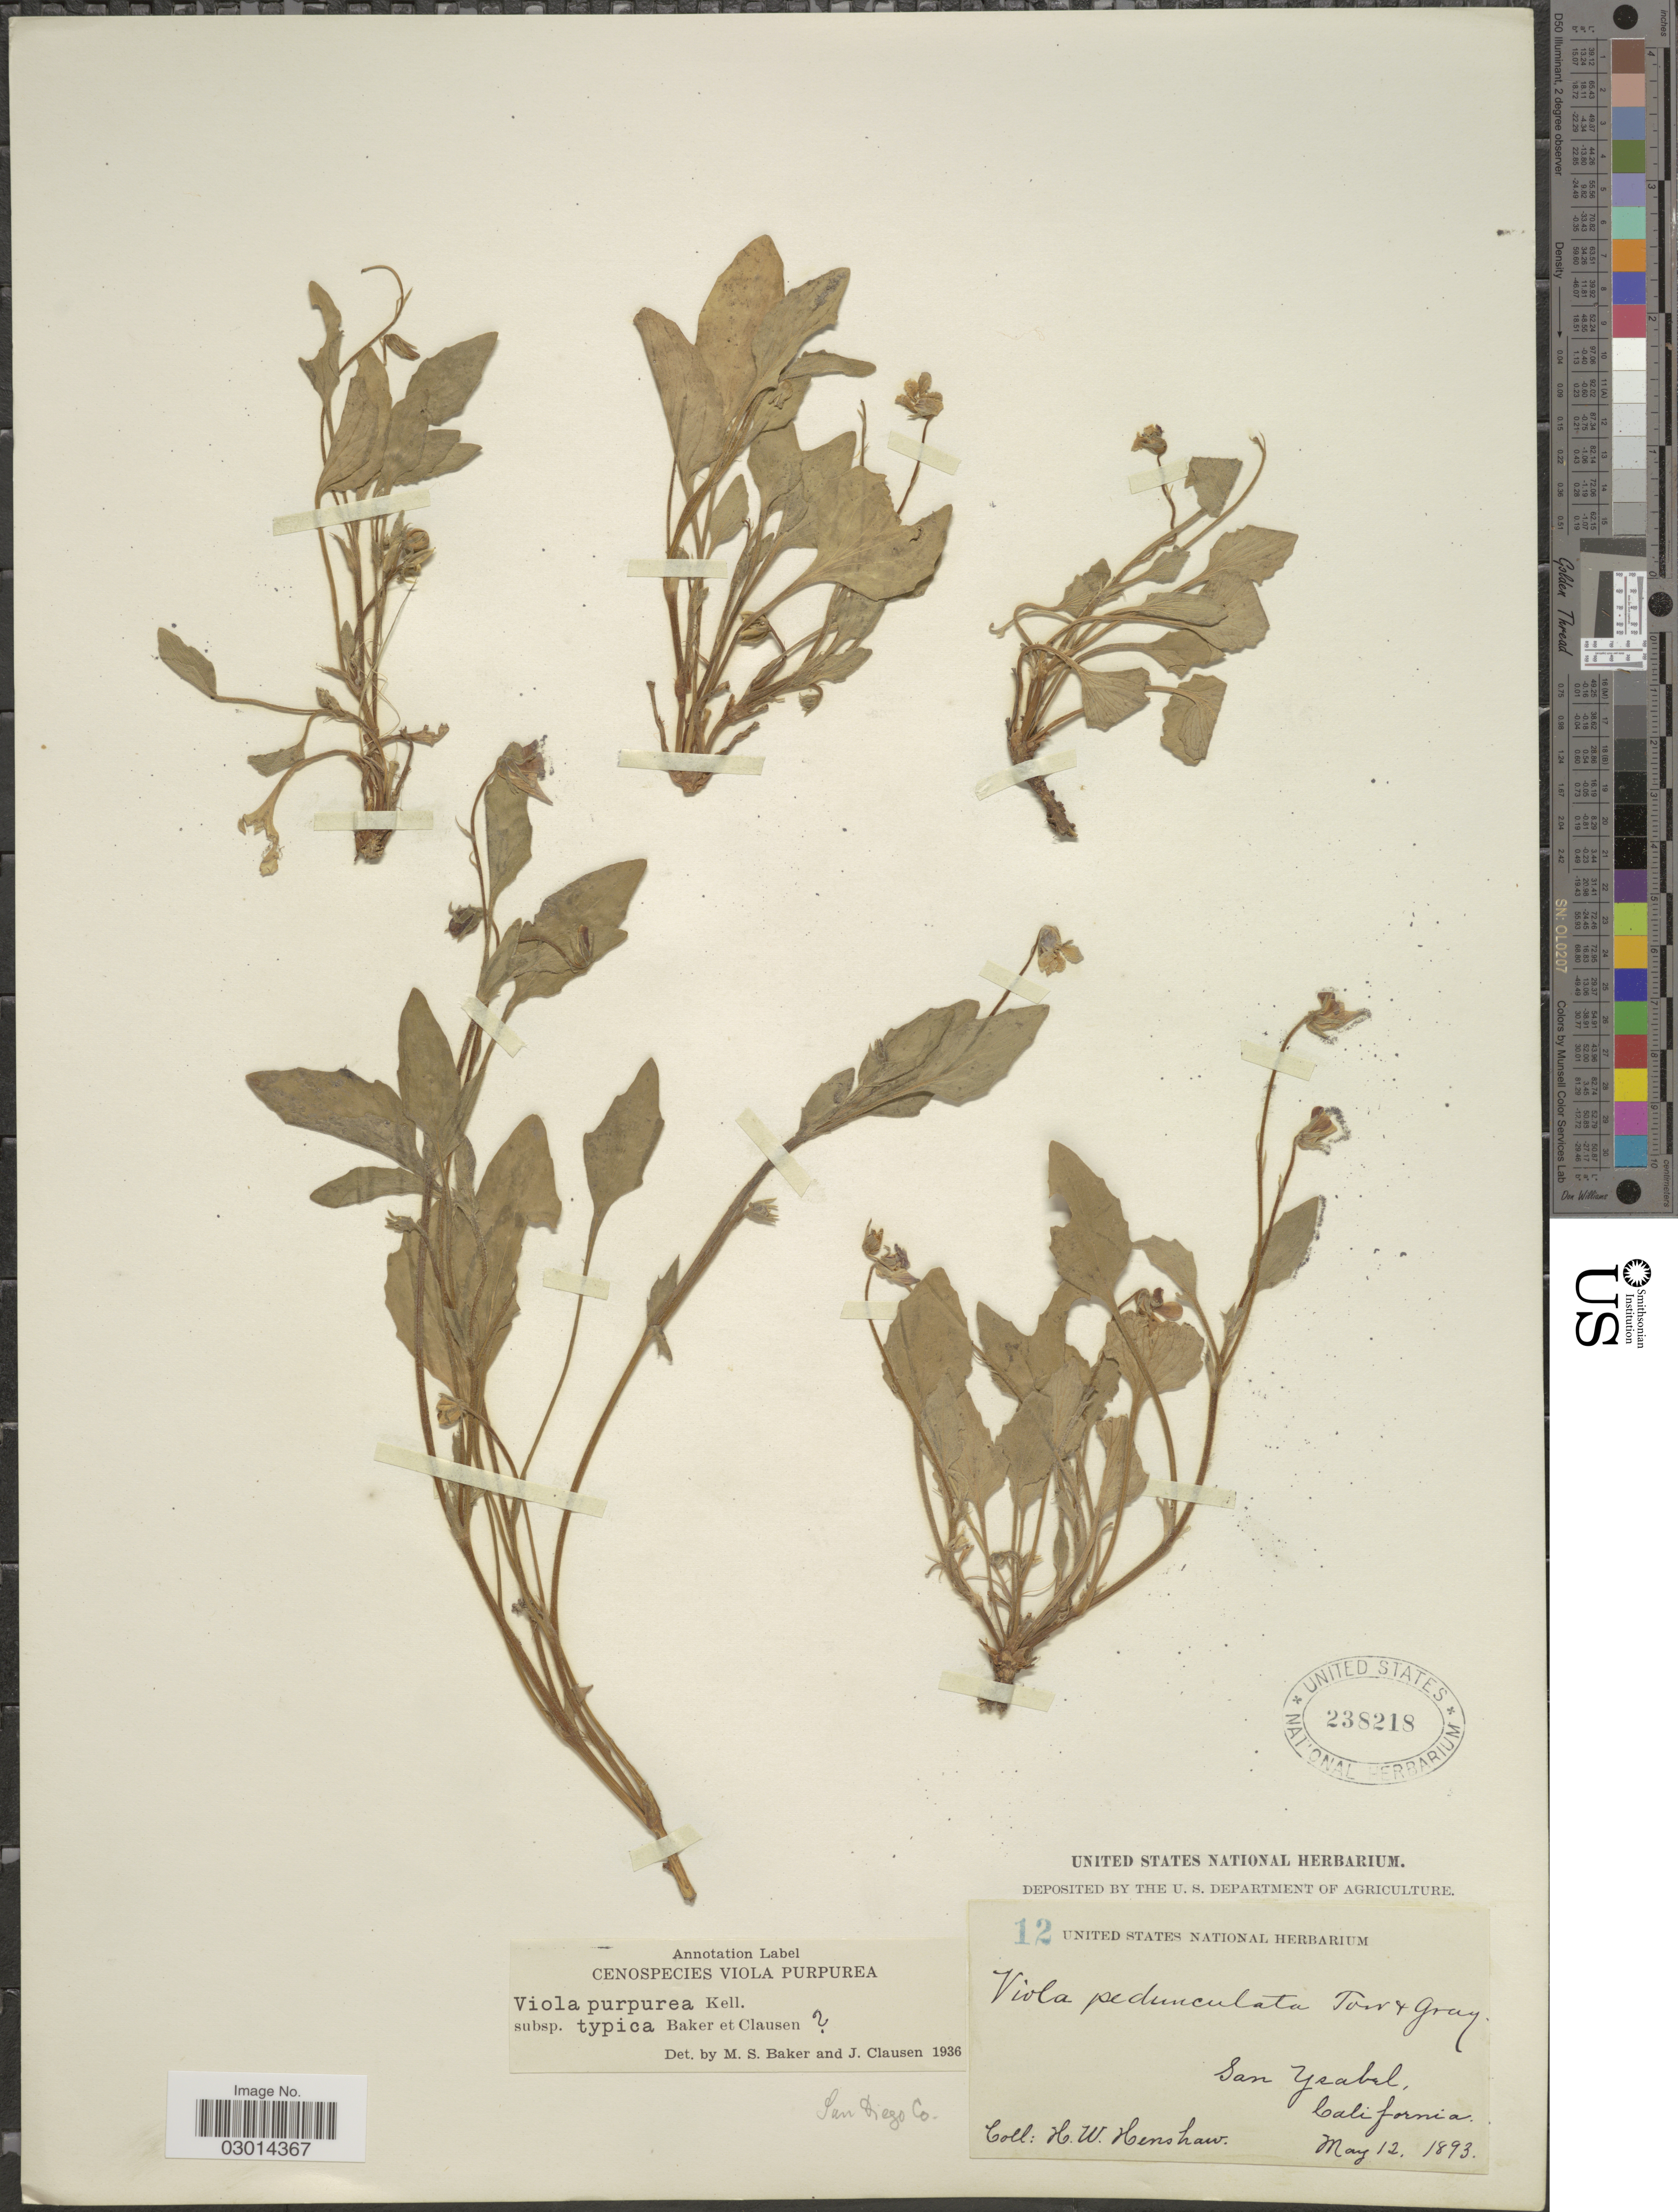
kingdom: Plantae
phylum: Tracheophyta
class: Magnoliopsida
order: Malpighiales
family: Violaceae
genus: Viola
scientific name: Viola purpurea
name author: Kellogg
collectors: H. Henshaw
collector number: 12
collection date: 1893-05-12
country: United States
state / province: California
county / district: San Diego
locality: San Ysabel, San Diego Co.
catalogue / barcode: US 238218